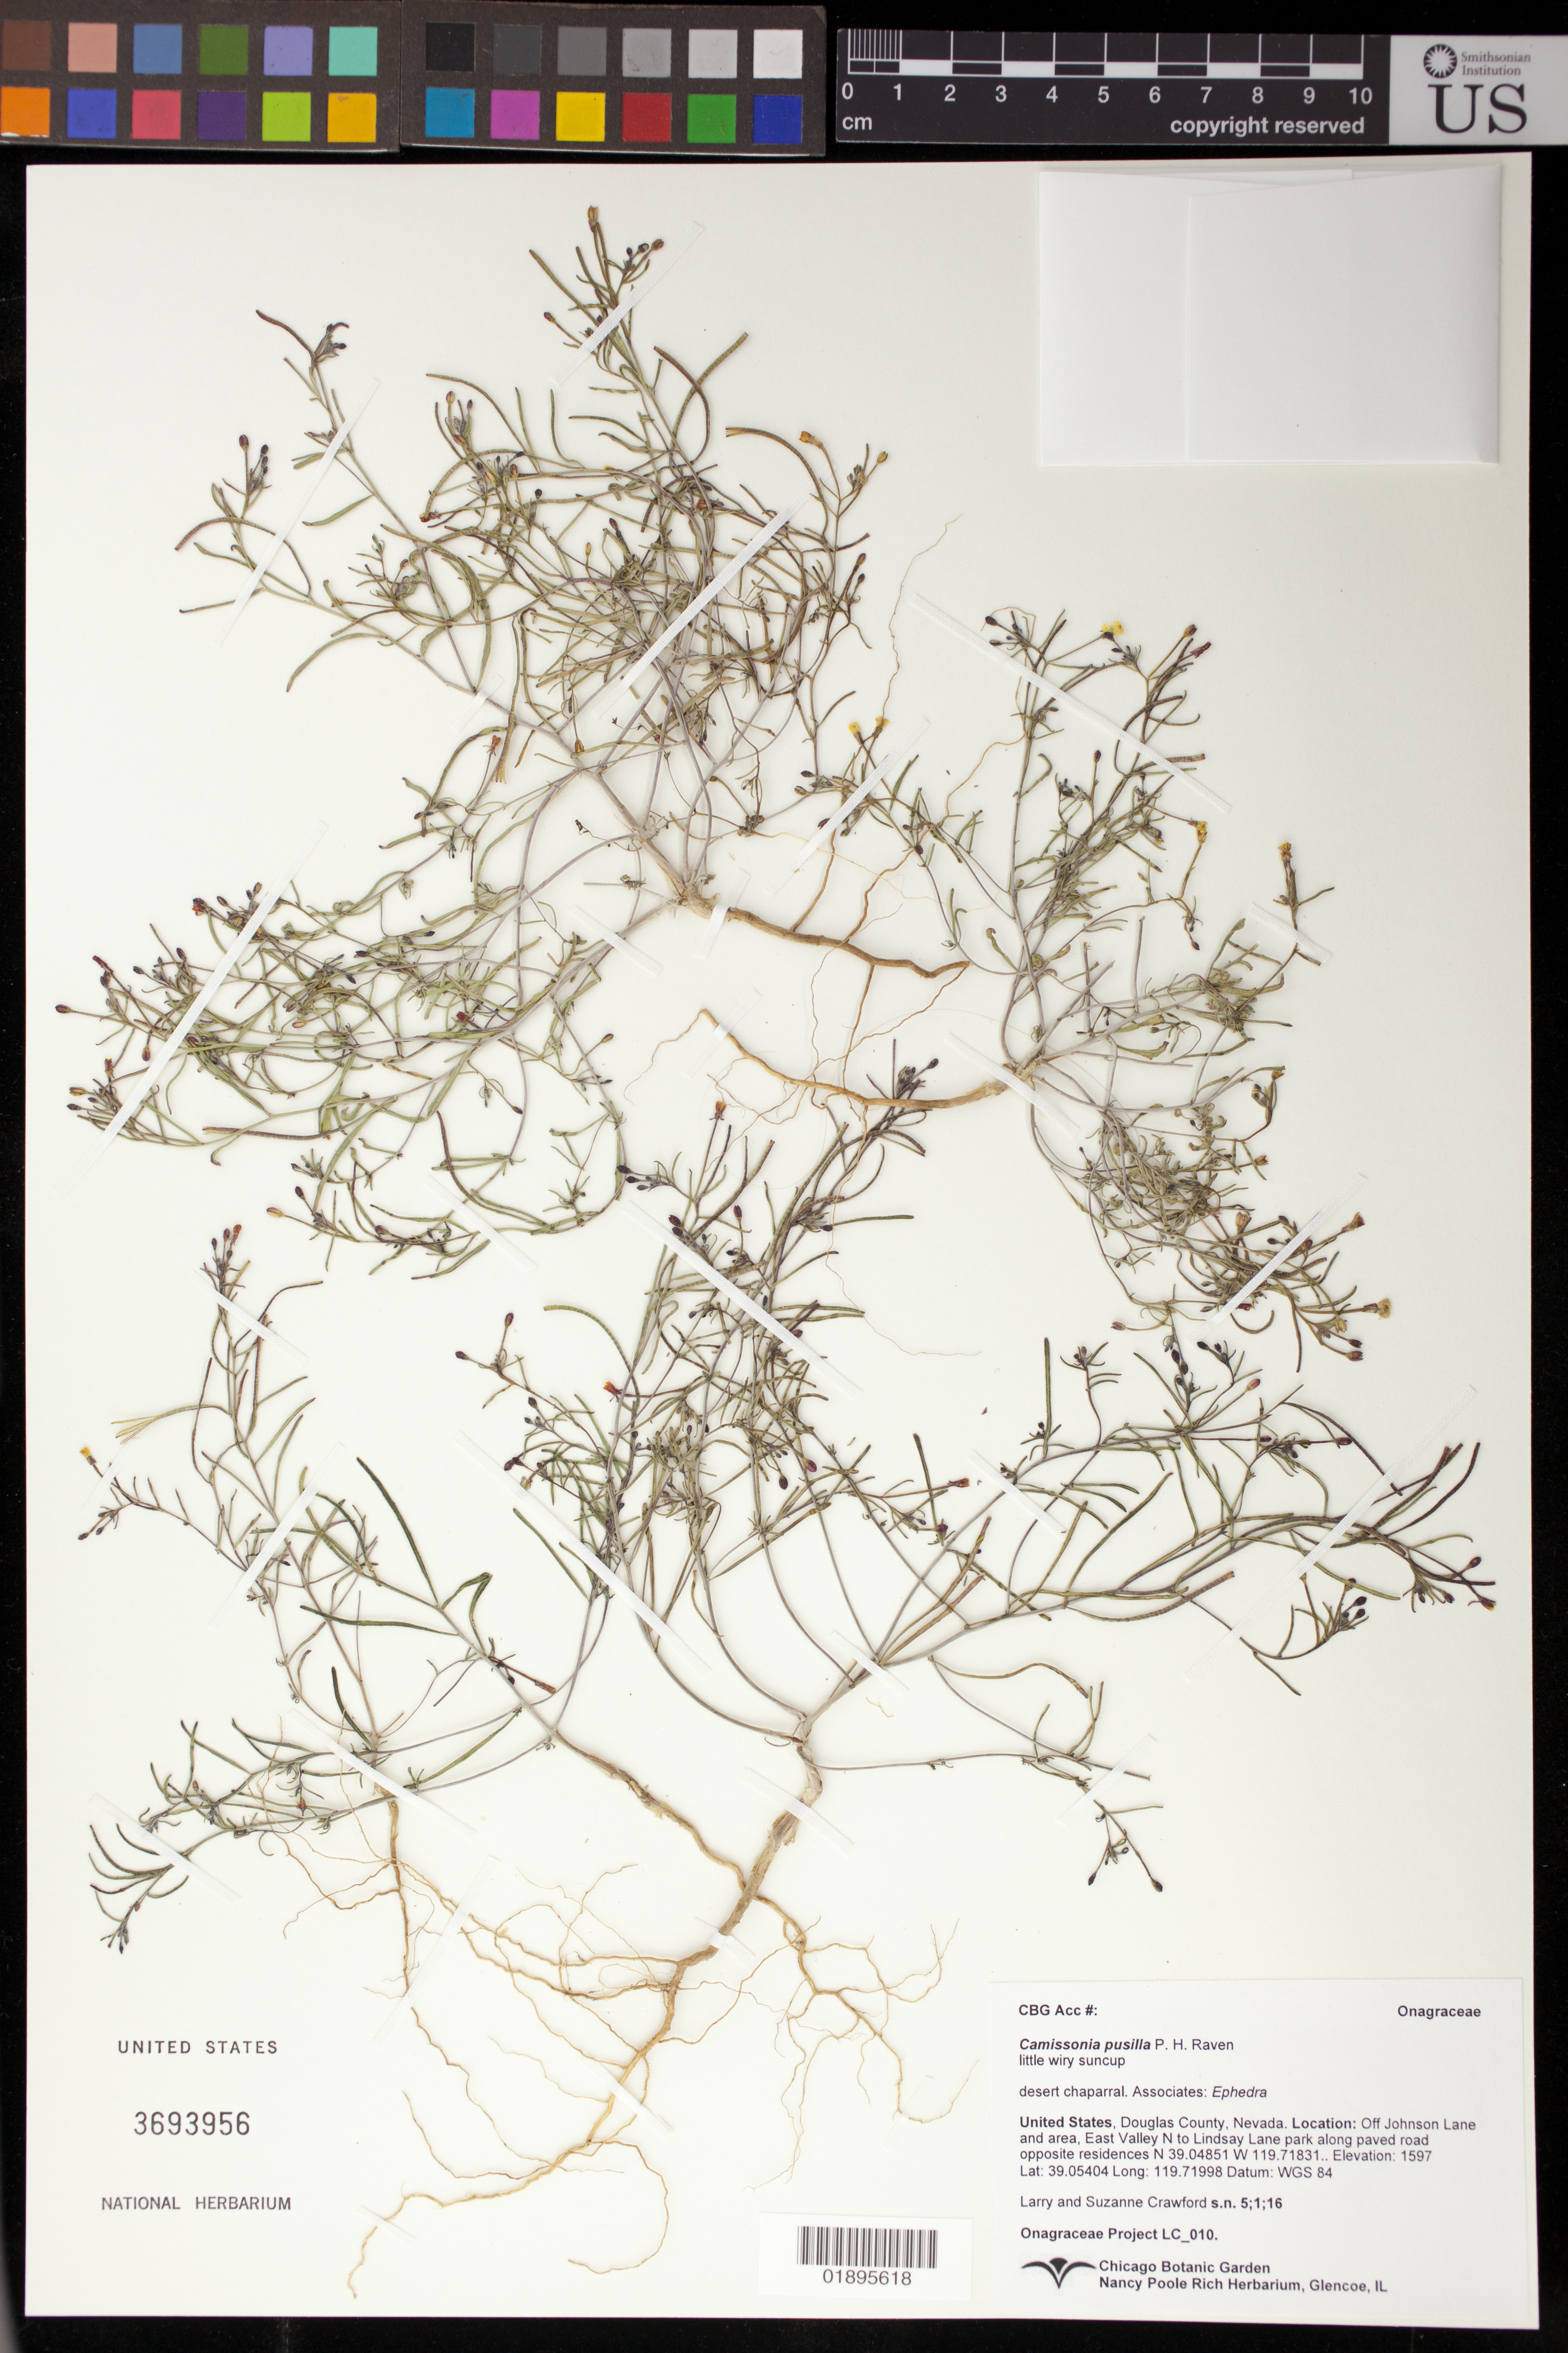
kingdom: Plantae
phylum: Tracheophyta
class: Magnoliopsida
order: Myrtales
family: Onagraceae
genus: Camissonia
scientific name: Camissonia pusilla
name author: P.H. Raven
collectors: L. Crawford & S. Crawford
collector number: LC 010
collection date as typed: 5/1/2016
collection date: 2016-05-01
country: United States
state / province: Nevada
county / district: Douglas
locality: Off Johnson Lane and area, East Valley N to Lindsay Lane, park along paved road opposite residences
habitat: Desert chapperal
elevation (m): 1597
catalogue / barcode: US 3693956